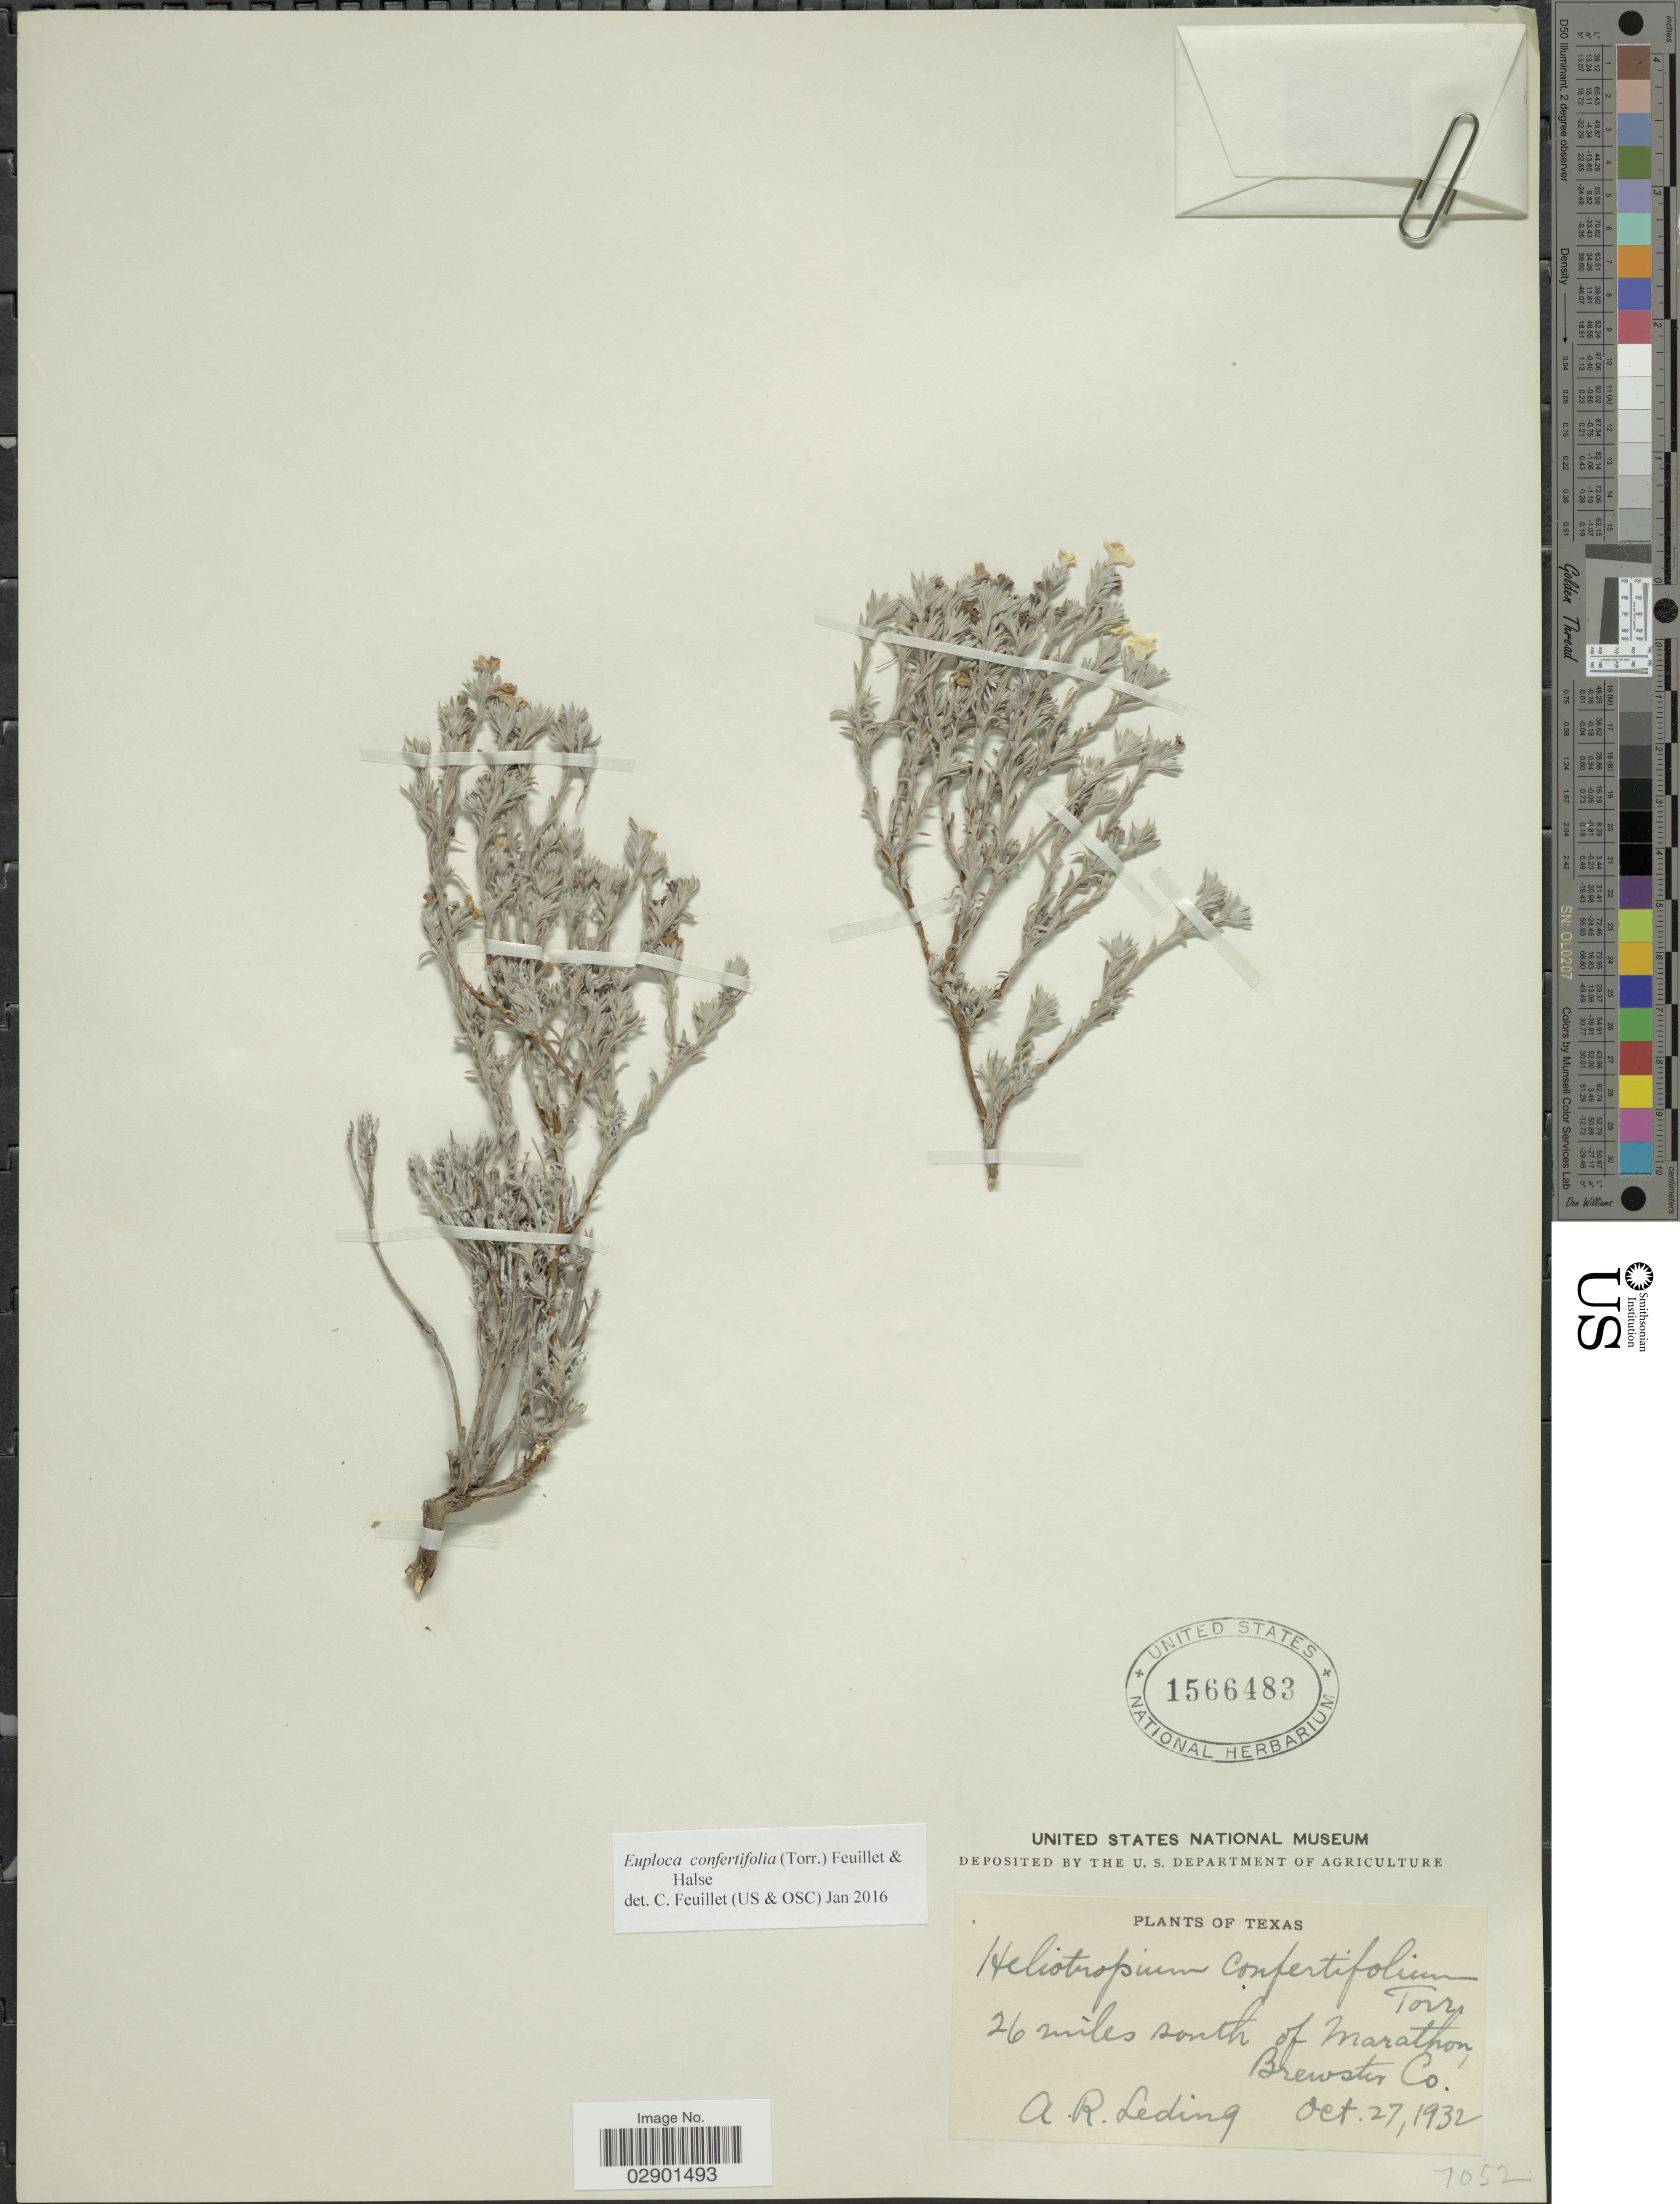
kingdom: Plantae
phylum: Tracheophyta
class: Magnoliopsida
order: Boraginales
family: Heliotropiaceae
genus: Euploca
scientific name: Euploca confertifolium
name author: (Torr.) Feuillet & Halse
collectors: A. Leding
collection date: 1932-10-27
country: United States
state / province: Texas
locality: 26 miles south of Marathon, Brewster Co.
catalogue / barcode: US 1566483